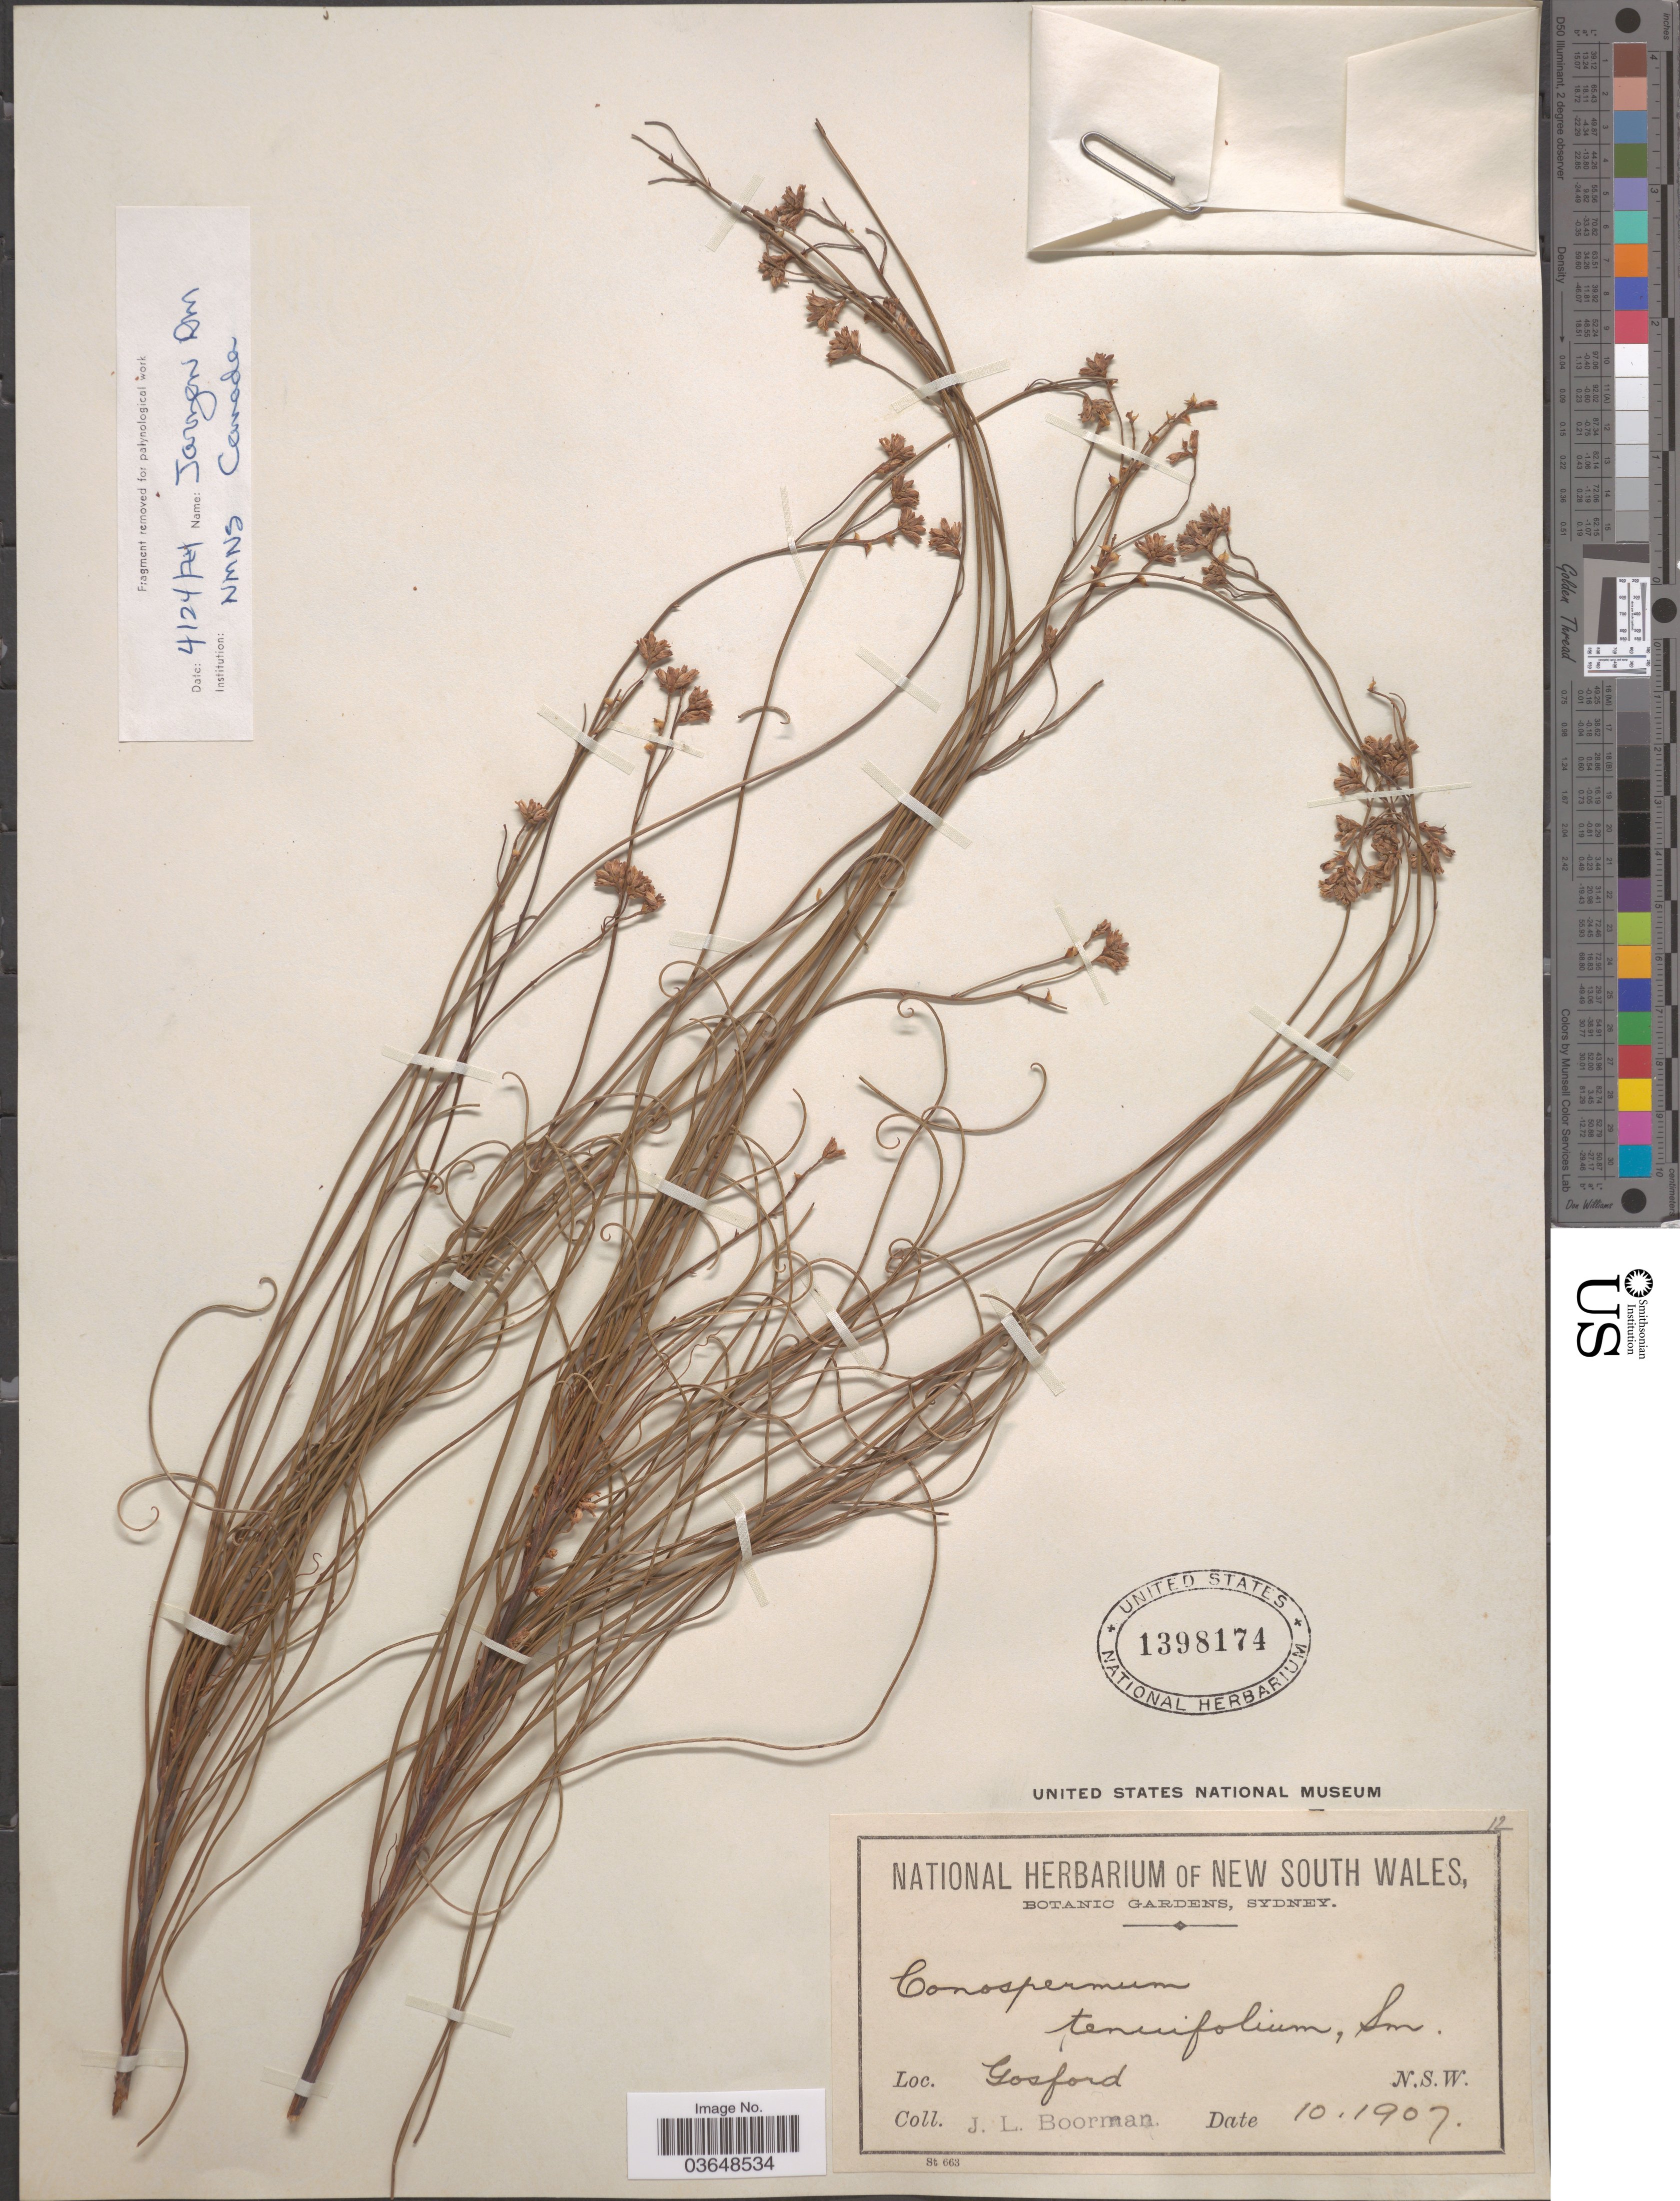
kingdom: Plantae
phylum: Tracheophyta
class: Magnoliopsida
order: Proteales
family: Proteaceae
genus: Conospermum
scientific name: Conospermum tenuifolium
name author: R. Br.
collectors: J. Boorman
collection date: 1907-10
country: Australia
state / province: New South Wales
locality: Gosford.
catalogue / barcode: US 1398174